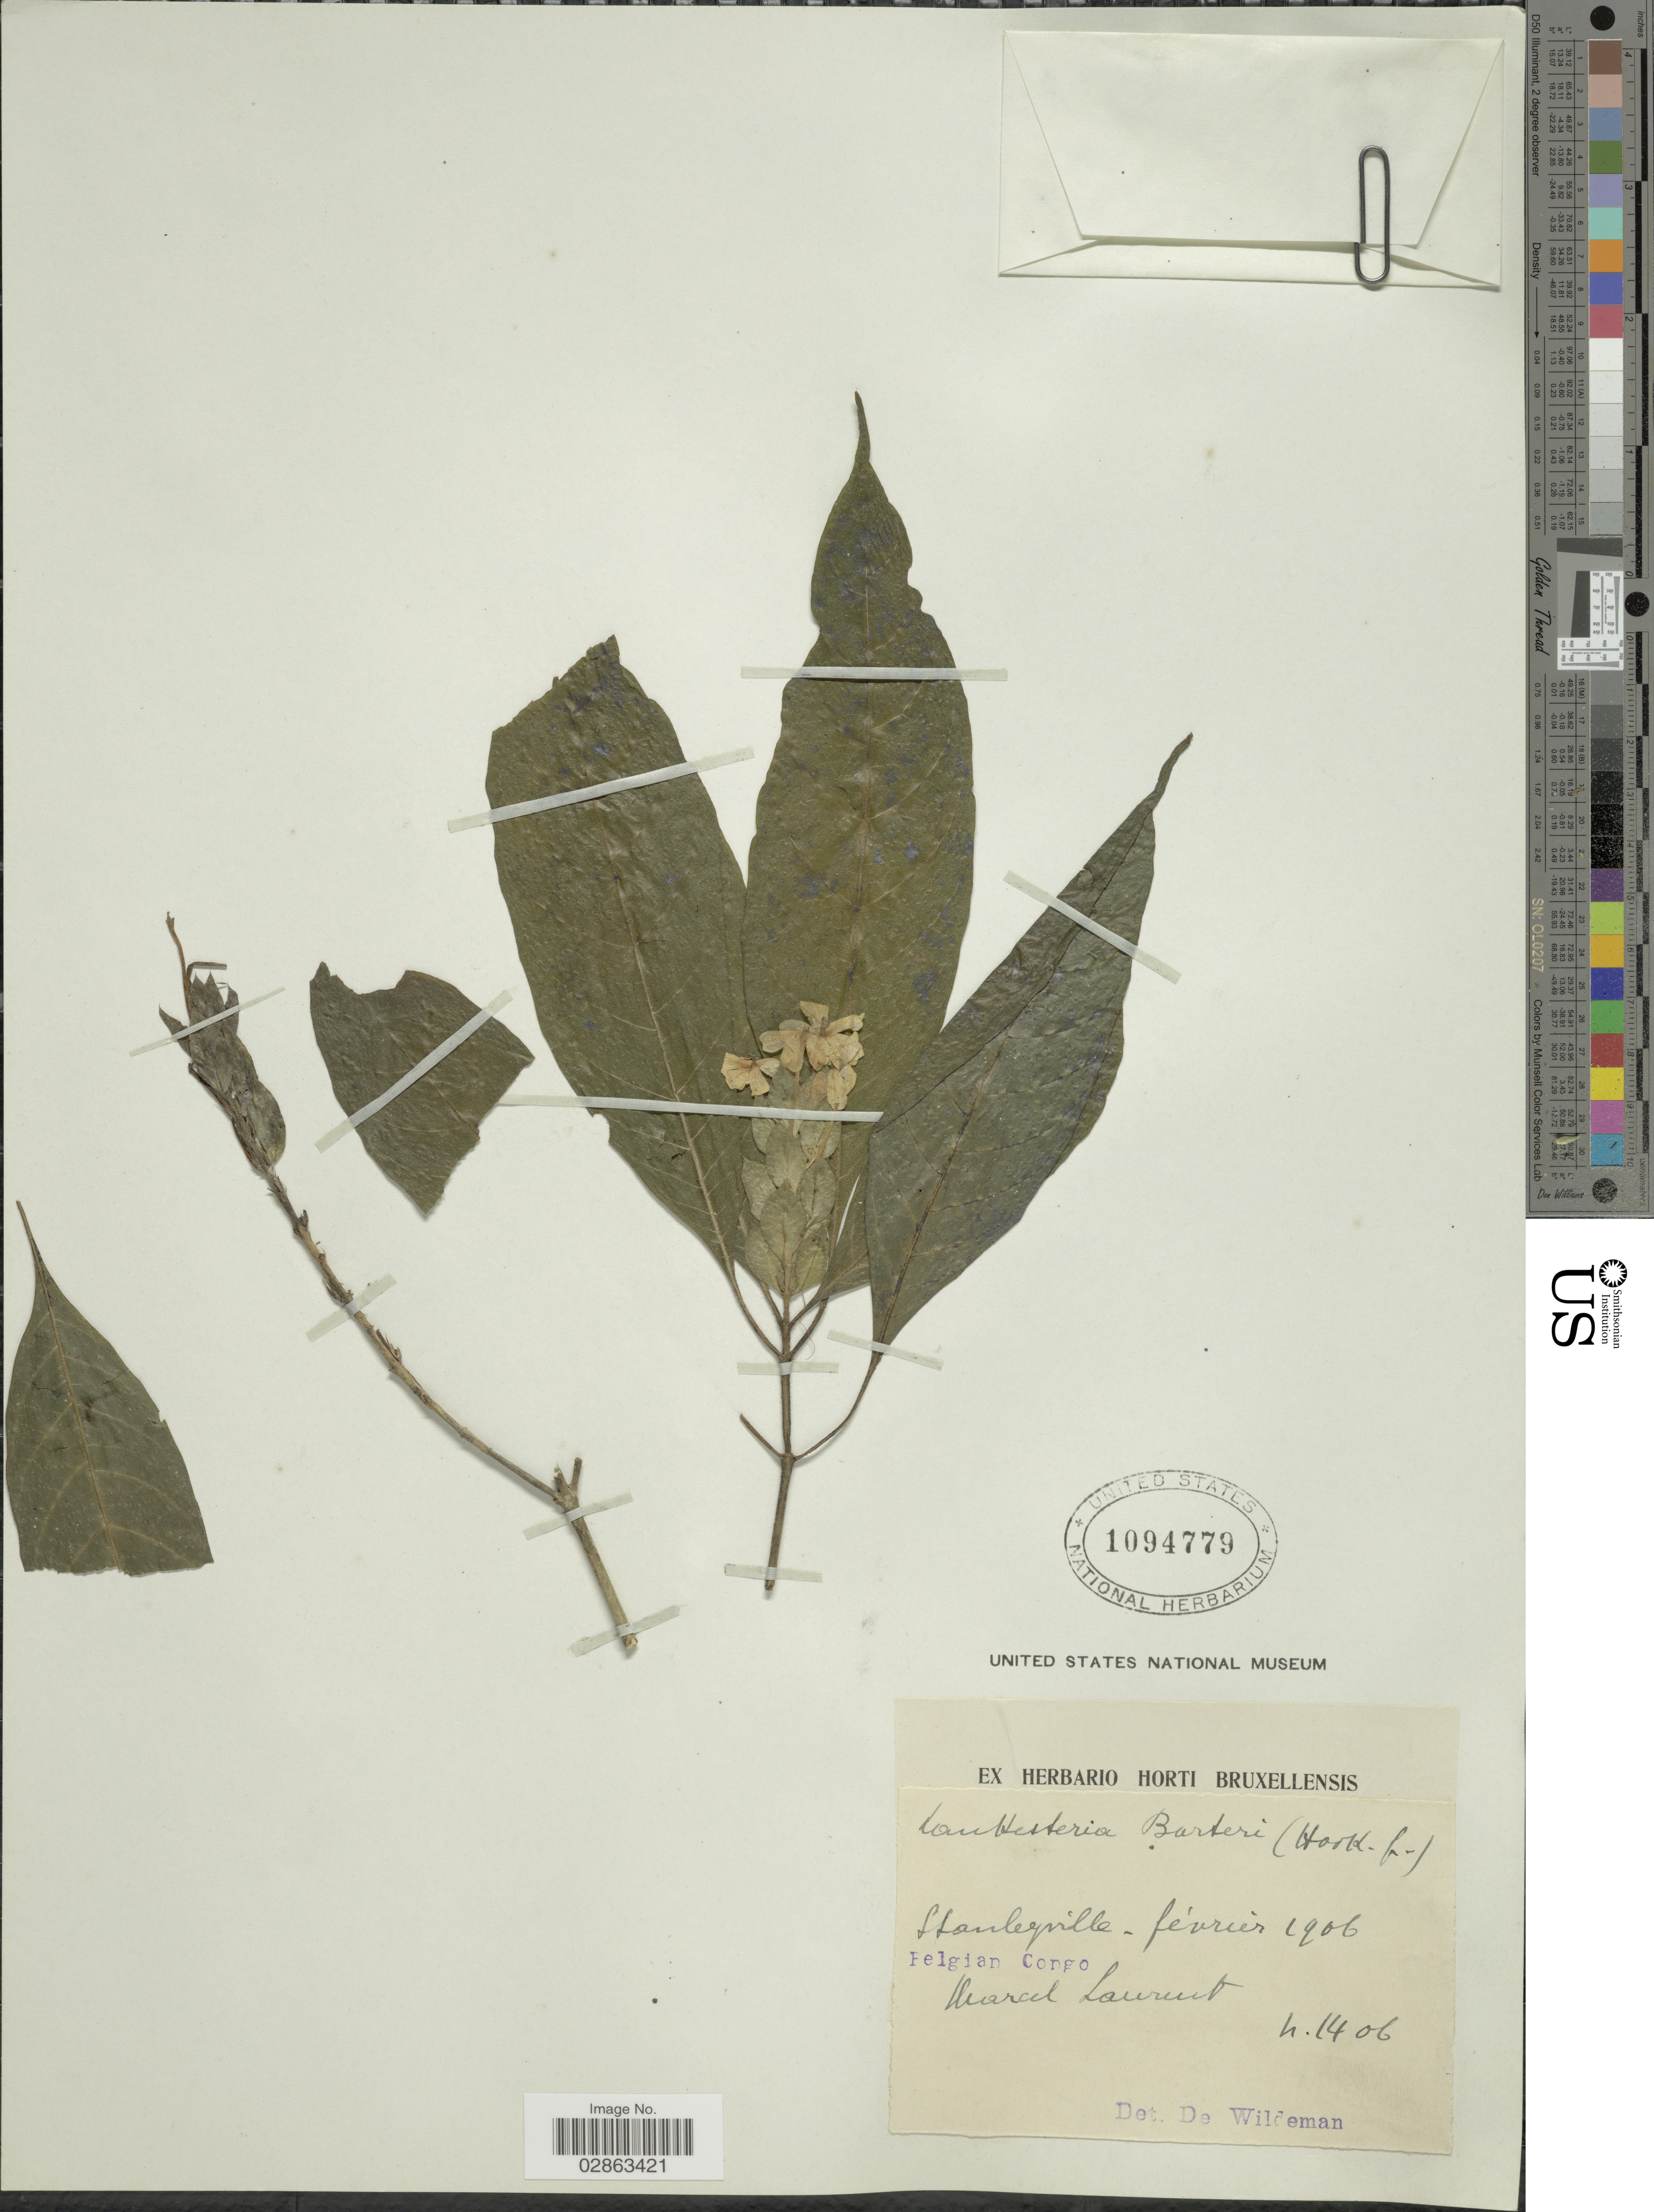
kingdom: Plantae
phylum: Tracheophyta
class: Magnoliopsida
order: Lamiales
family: Acanthaceae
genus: Lankesteria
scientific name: Lankesteria barteri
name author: Hook. f.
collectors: M. Laurent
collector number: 1406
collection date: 1906-02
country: Congo, Democratic Republic of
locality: Stanleyville, Belgian Congo.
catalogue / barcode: US 1094779